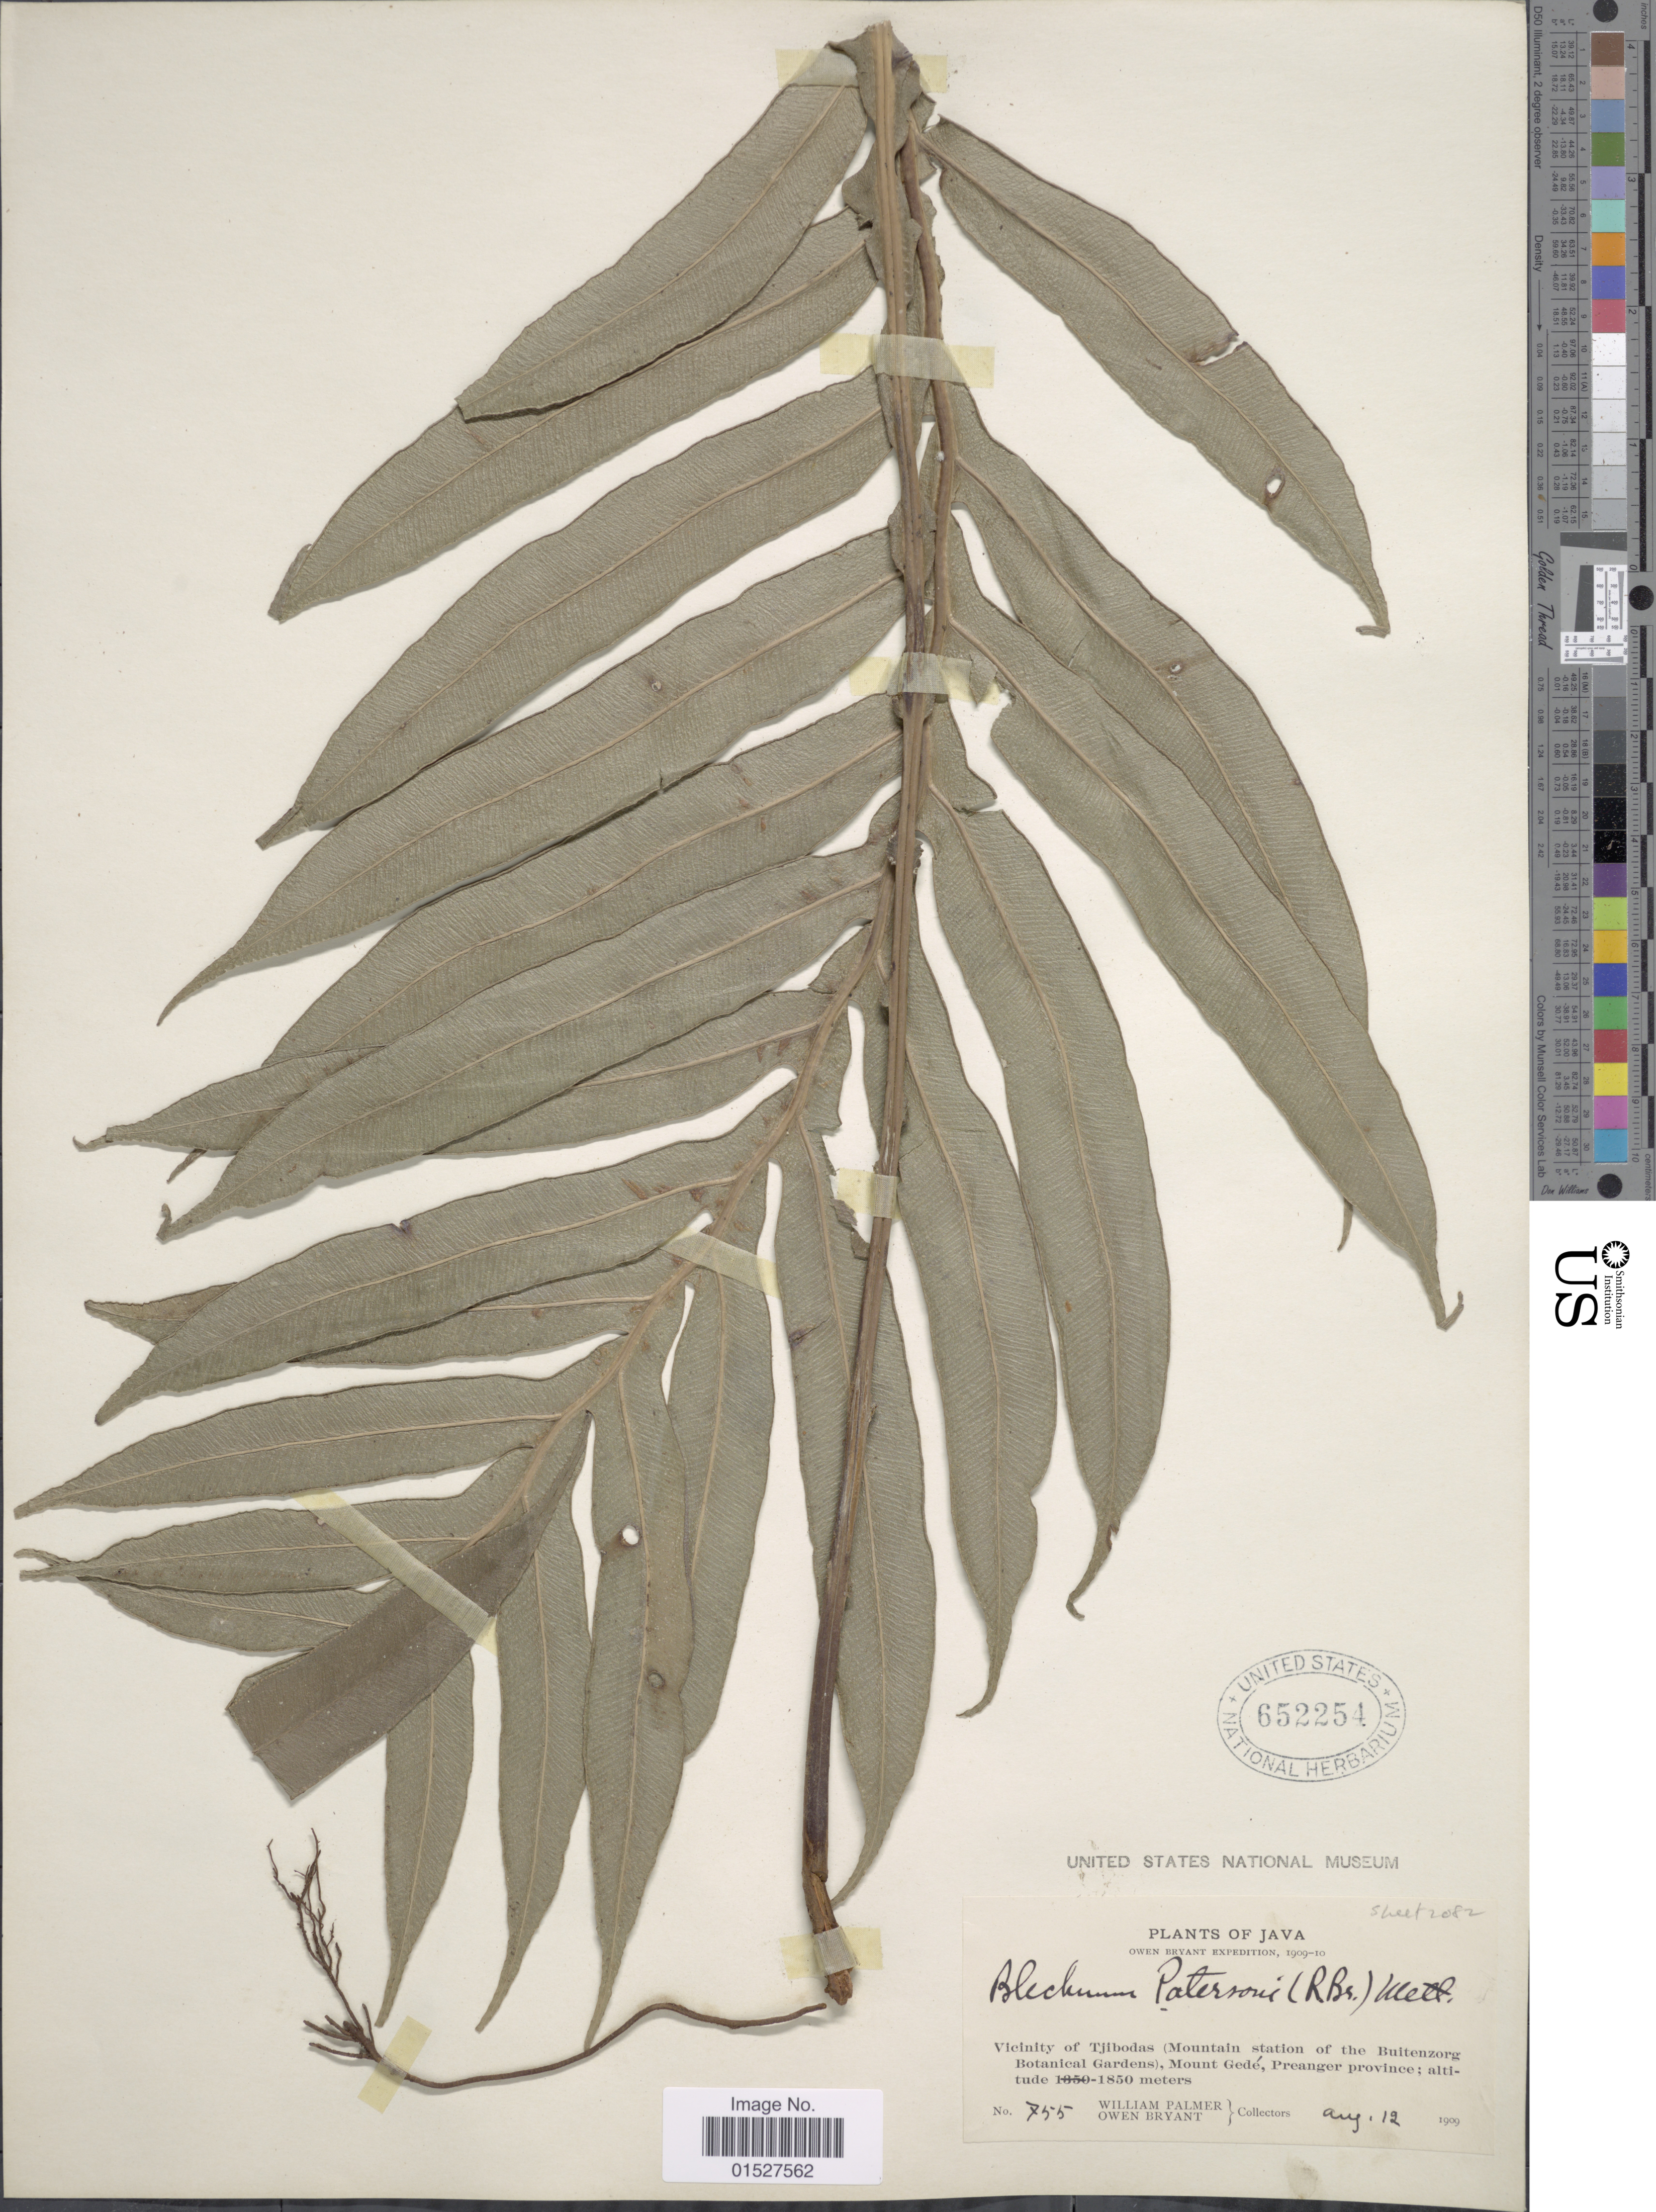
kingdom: Plantae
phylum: Tracheophyta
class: Polypodiopsida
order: Polypodiales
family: Blechnaceae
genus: Blechnum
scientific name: Blechnum melanocaulon subsp. melanocaulon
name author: (Brack.) T.C. Chambers & P. A. Farrant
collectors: W. Palmer & O. Bryant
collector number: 755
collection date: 1909-08-12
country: Indonesia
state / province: Java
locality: Vicinity of Tjibodas (Mountain station of the Buitenzorg Botanical Gardens), Mount Gede, Preanger province.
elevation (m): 1850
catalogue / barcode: US 652254